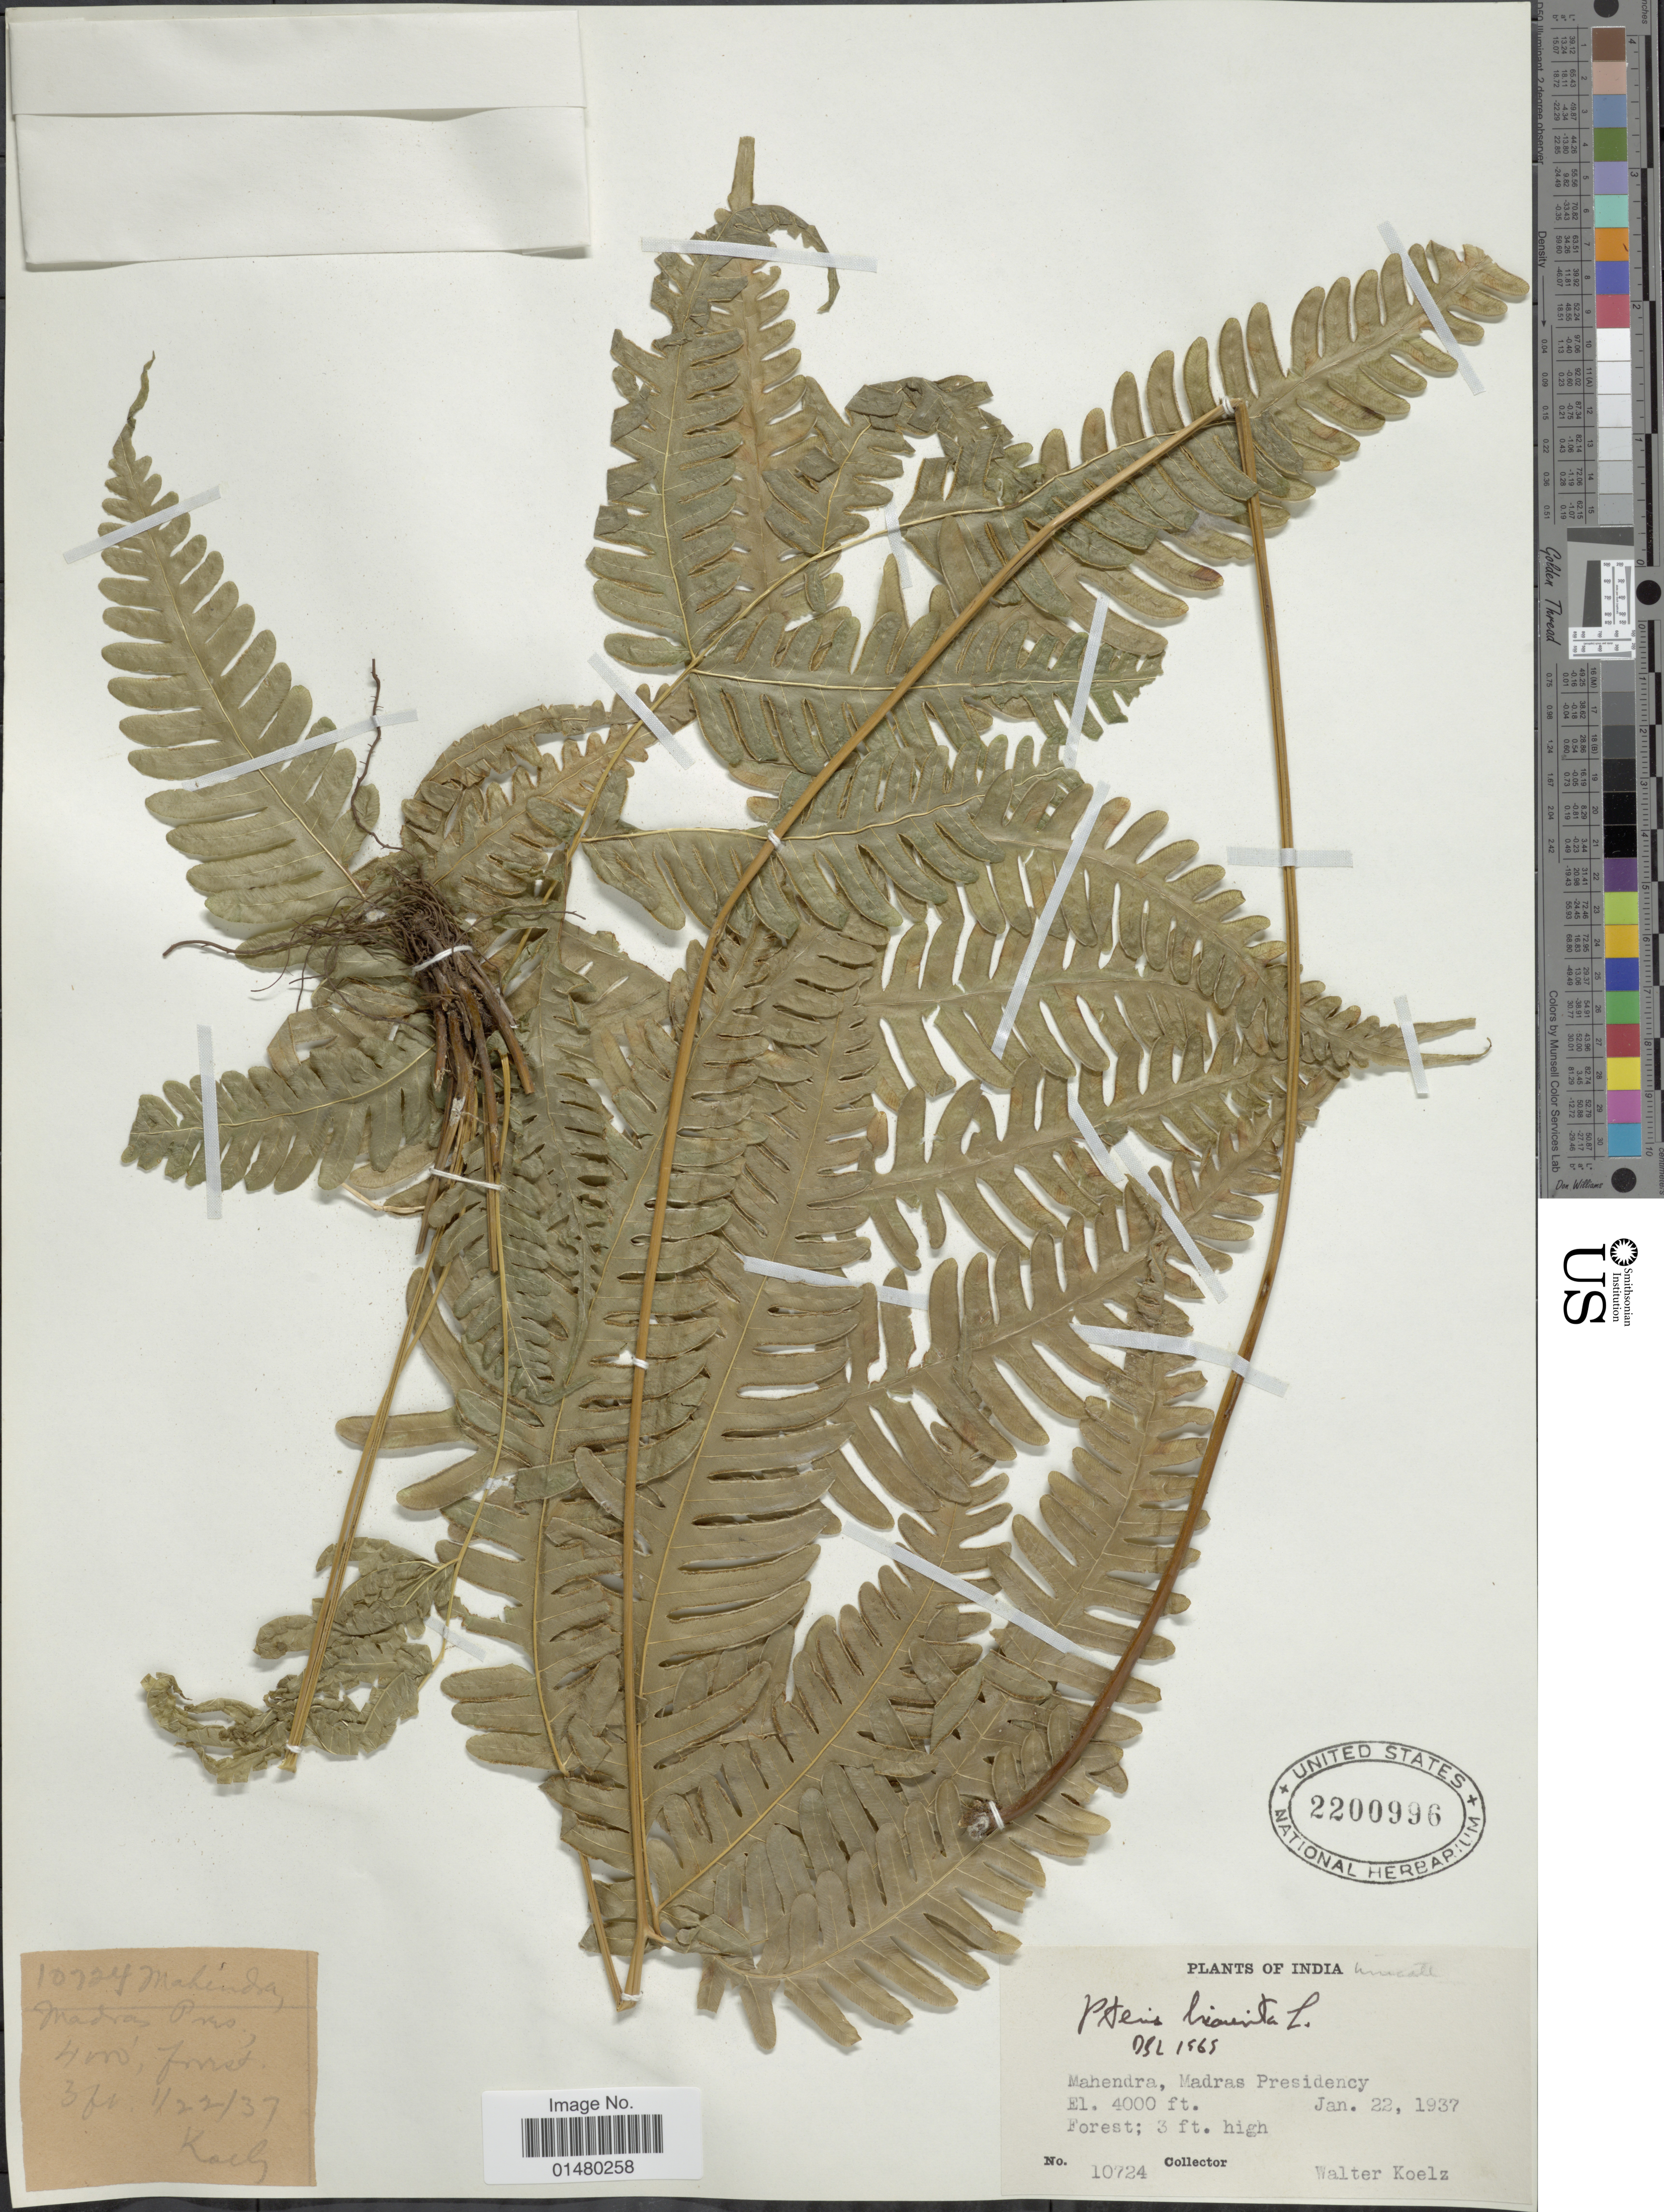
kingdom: Plantae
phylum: Tracheophyta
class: Polypodiopsida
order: Polypodiales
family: Pteridaceae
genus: Pteris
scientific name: Pteris biaurita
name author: L.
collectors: W. N. Koelz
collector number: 10724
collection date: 1937-01-22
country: India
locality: Mahendra, Madras Presidency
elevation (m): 1219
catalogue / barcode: US 2200996